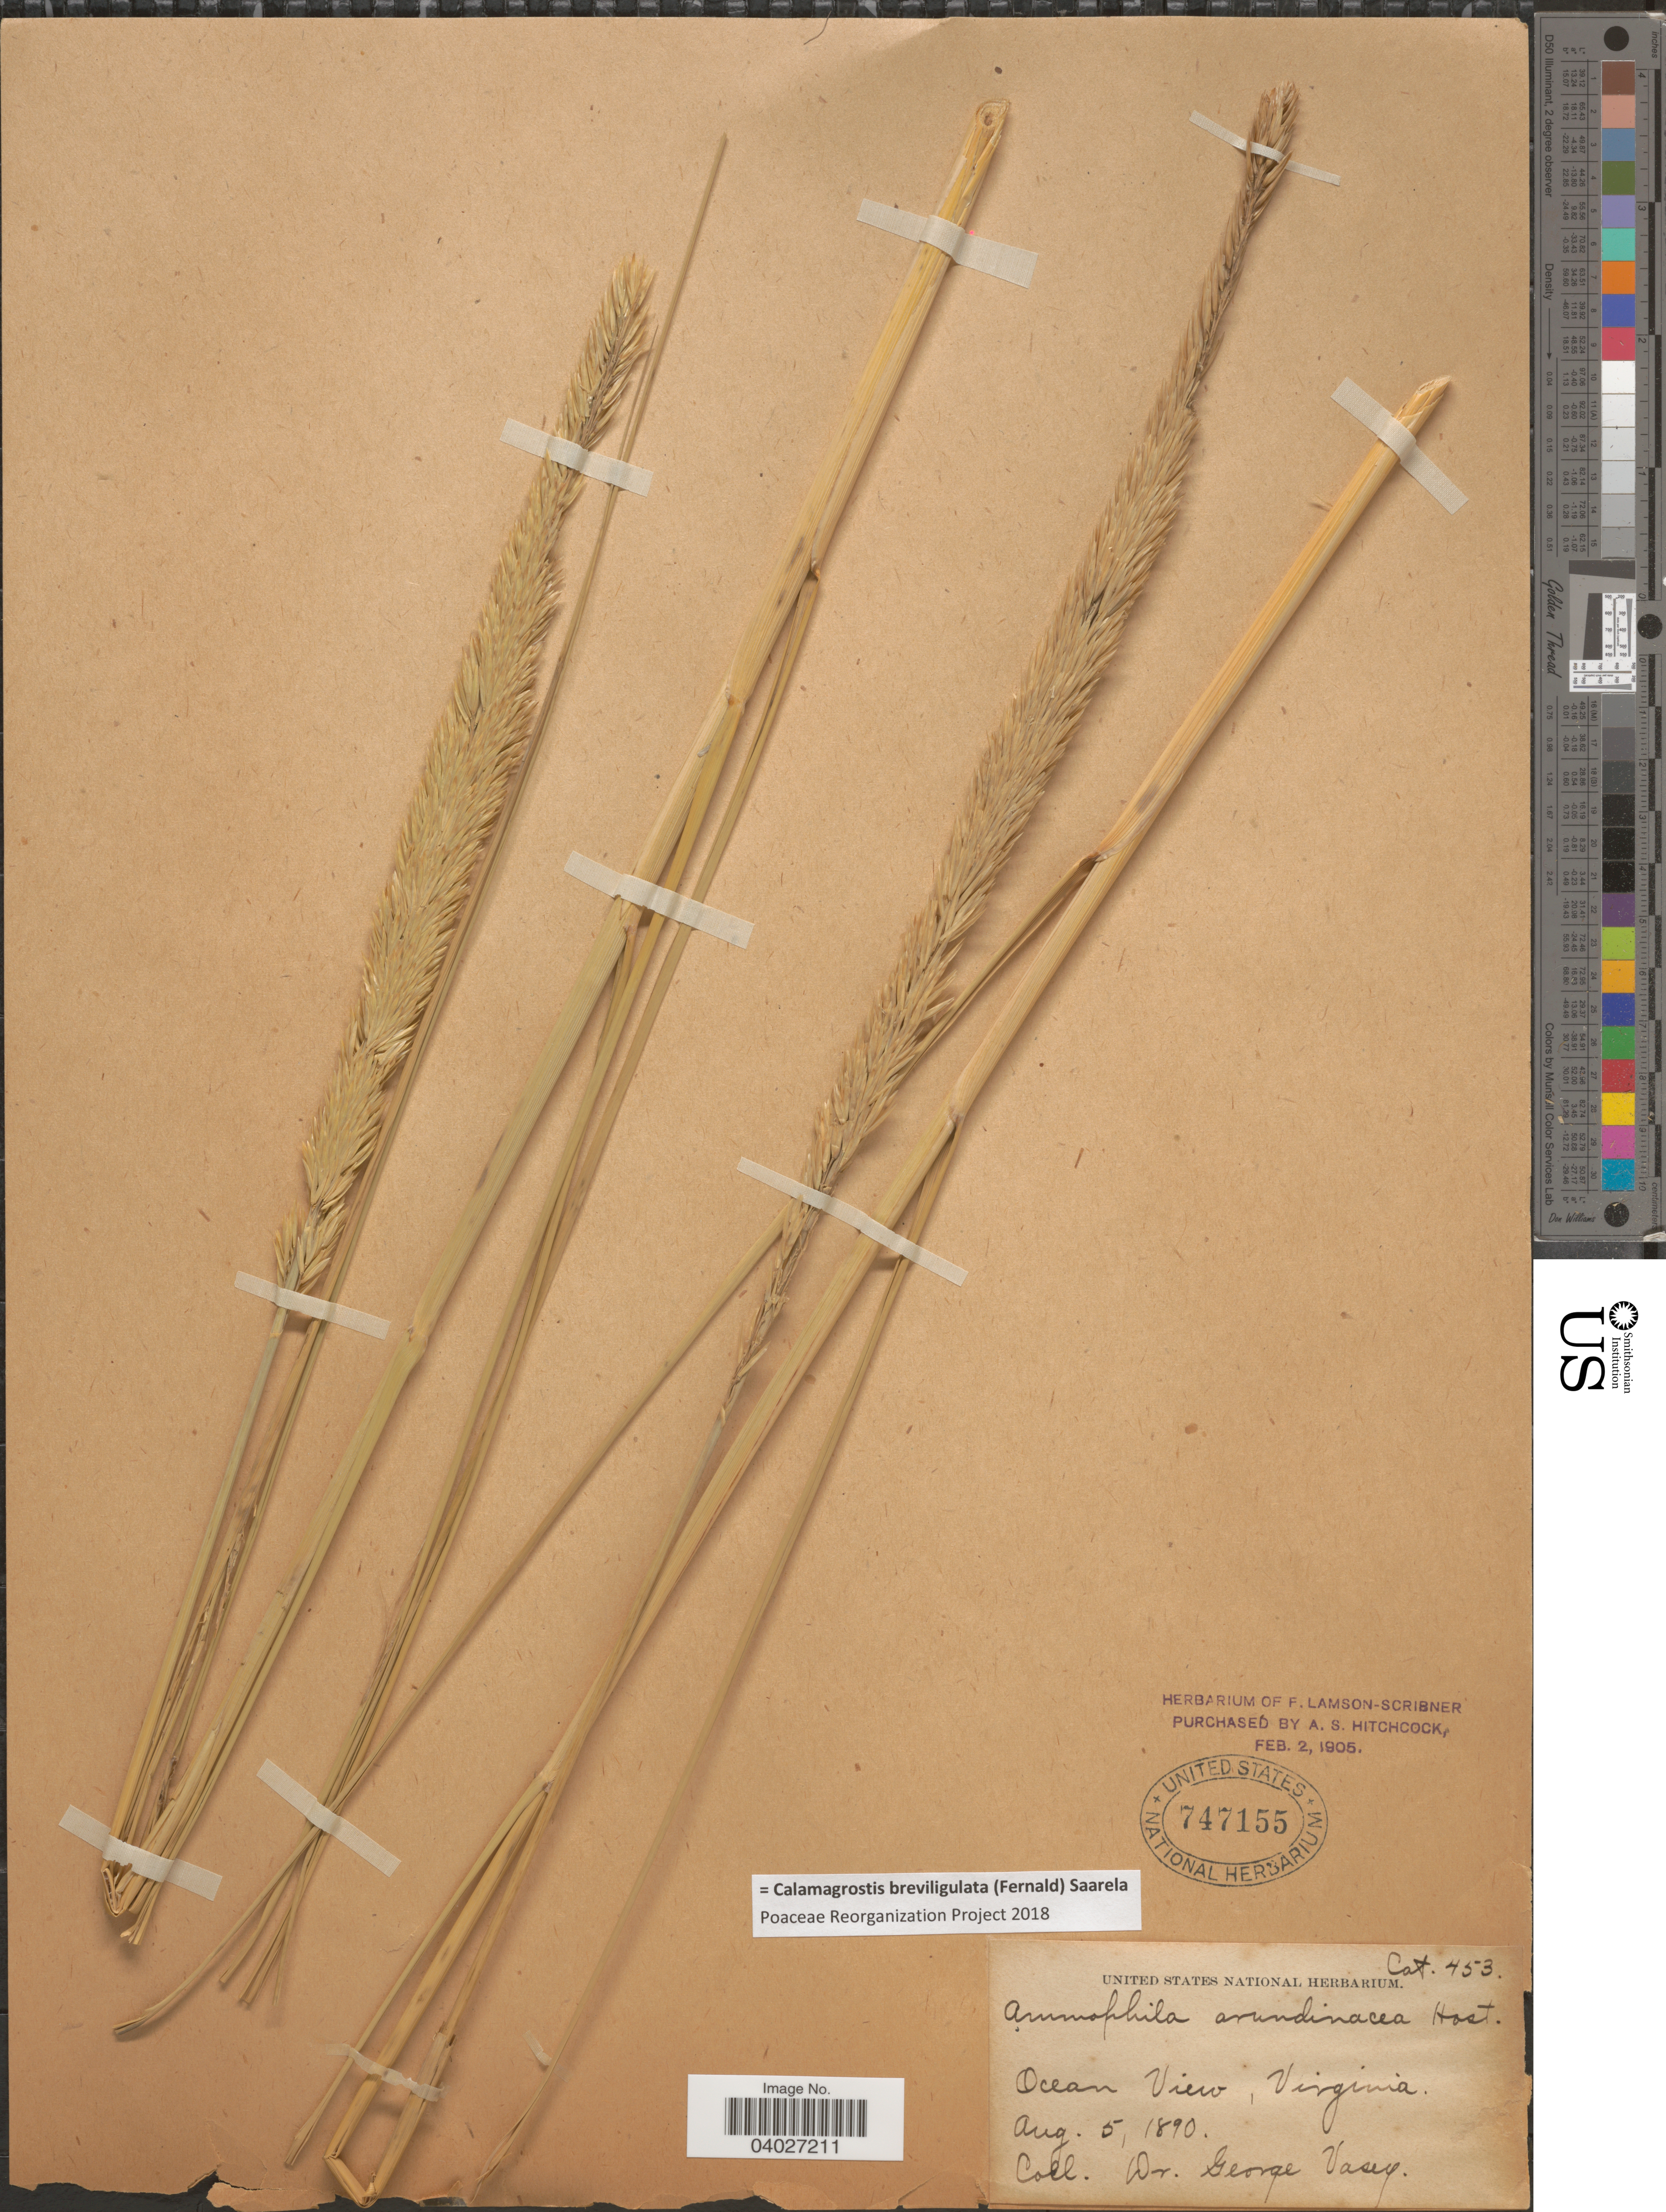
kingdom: Plantae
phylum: Tracheophyta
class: Liliopsida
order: Poales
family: Poaceae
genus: Calamagrostis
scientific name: Calamagrostis breviligulata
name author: (Fernald) Saarela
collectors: G. R. Vasey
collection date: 1890-08-05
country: United States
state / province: Virginia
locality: Ocean View.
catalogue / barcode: US 747155